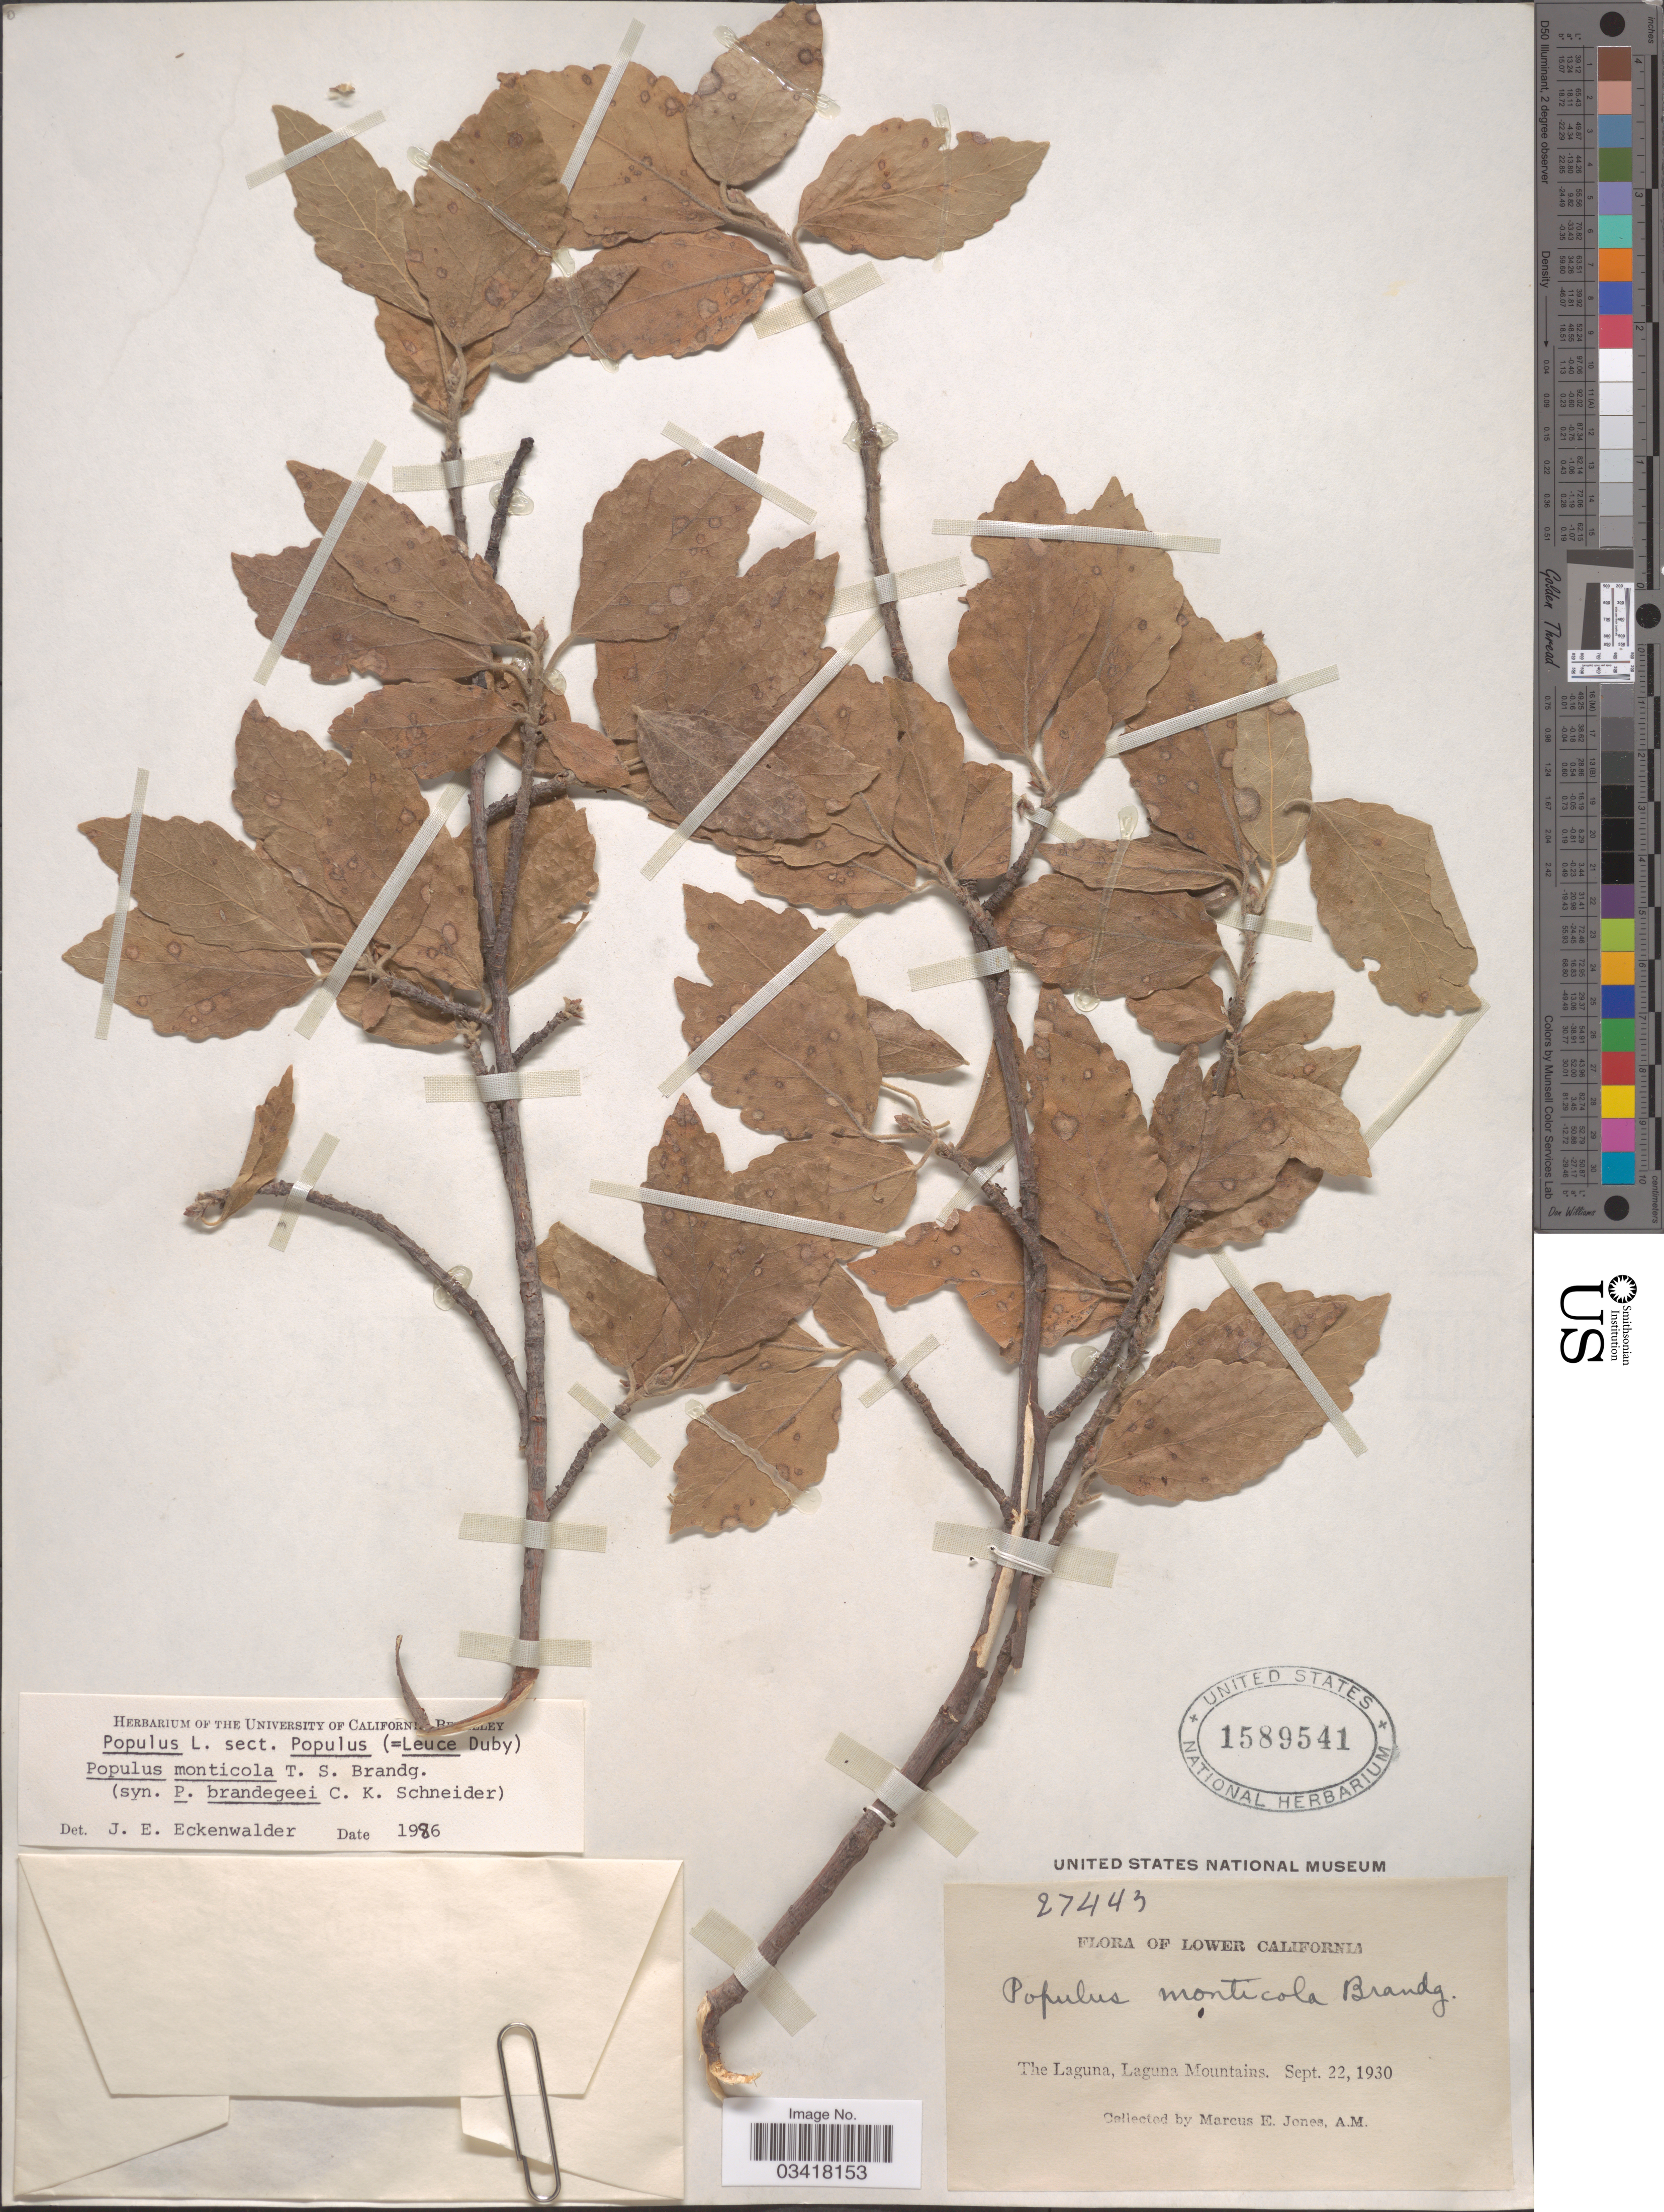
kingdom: Plantae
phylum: Tracheophyta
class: Magnoliopsida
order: Malpighiales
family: Salicaceae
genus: Populus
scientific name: Populus monticola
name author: Bebb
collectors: M. E. Jones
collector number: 27443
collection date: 1930-09-22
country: Mexico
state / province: Baja California Norte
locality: Lower California. The Laguna, Laguna Mountains.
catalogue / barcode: US 1589541